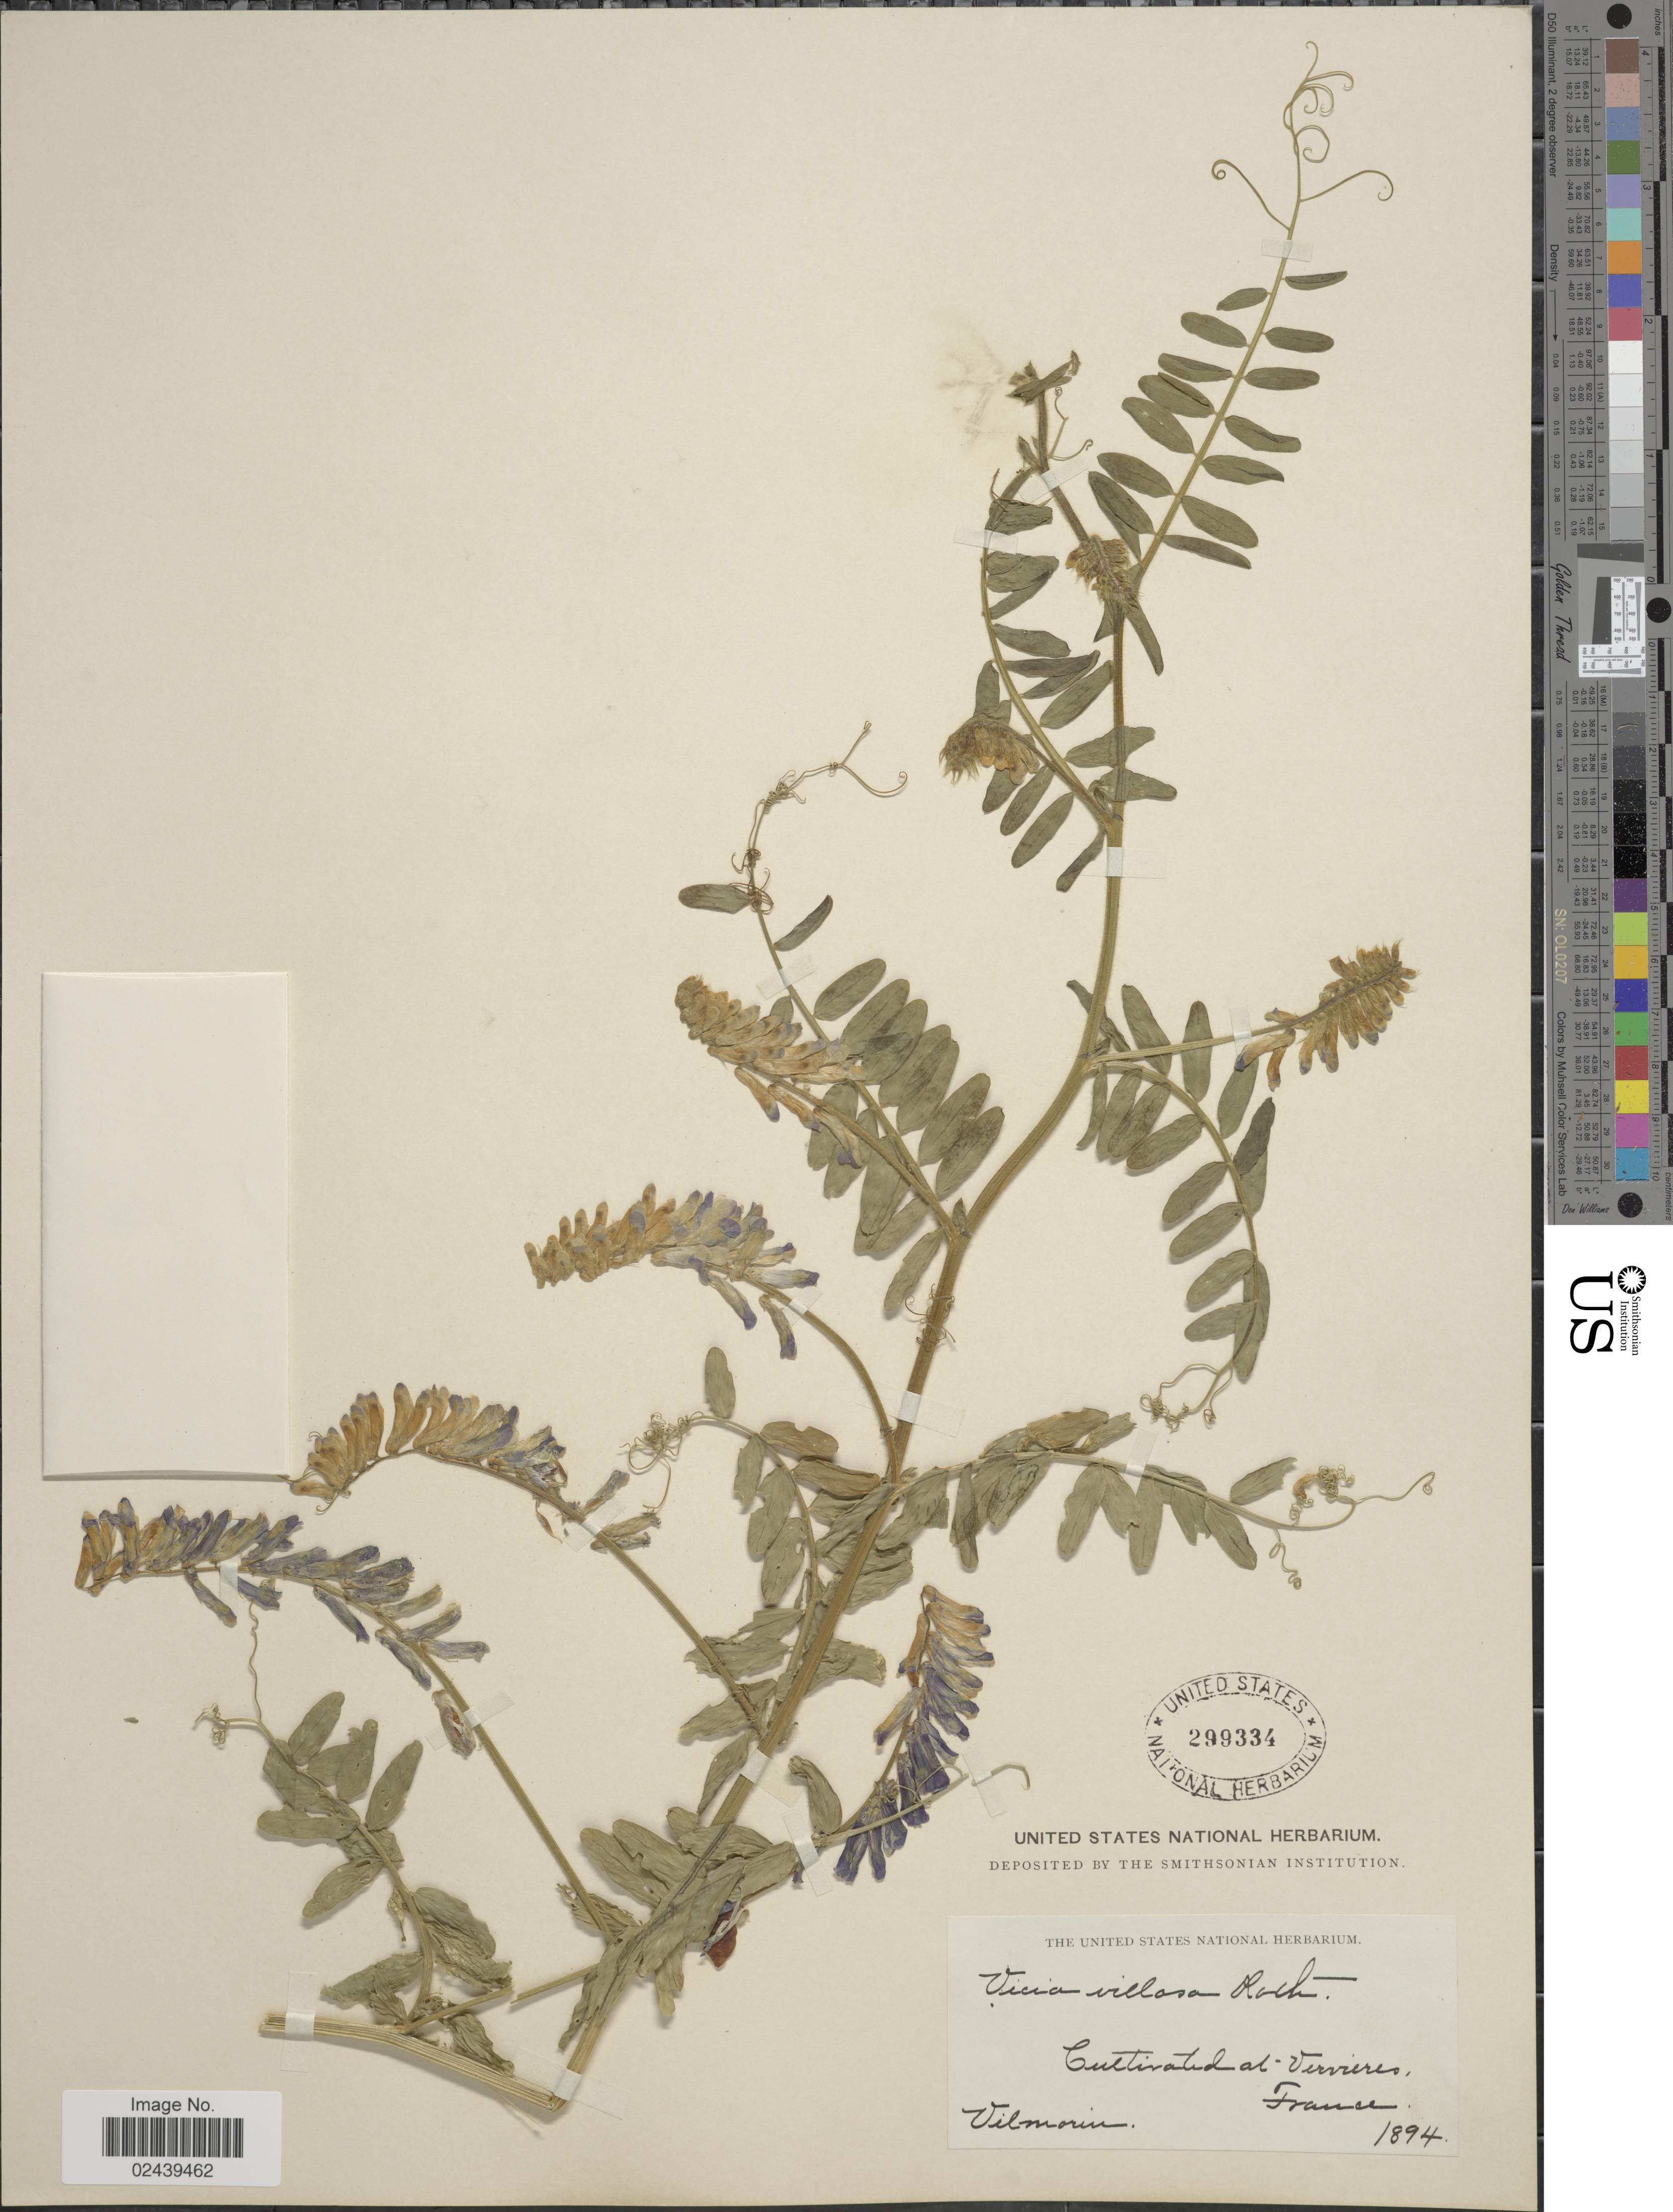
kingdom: Plantae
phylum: Tracheophyta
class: Magnoliopsida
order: Fabales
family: Fabaceae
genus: Vicia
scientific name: Vicia villosa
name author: Roth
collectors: Vilmorin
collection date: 1894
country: France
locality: Cultivated at Vervieres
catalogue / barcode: US 299334